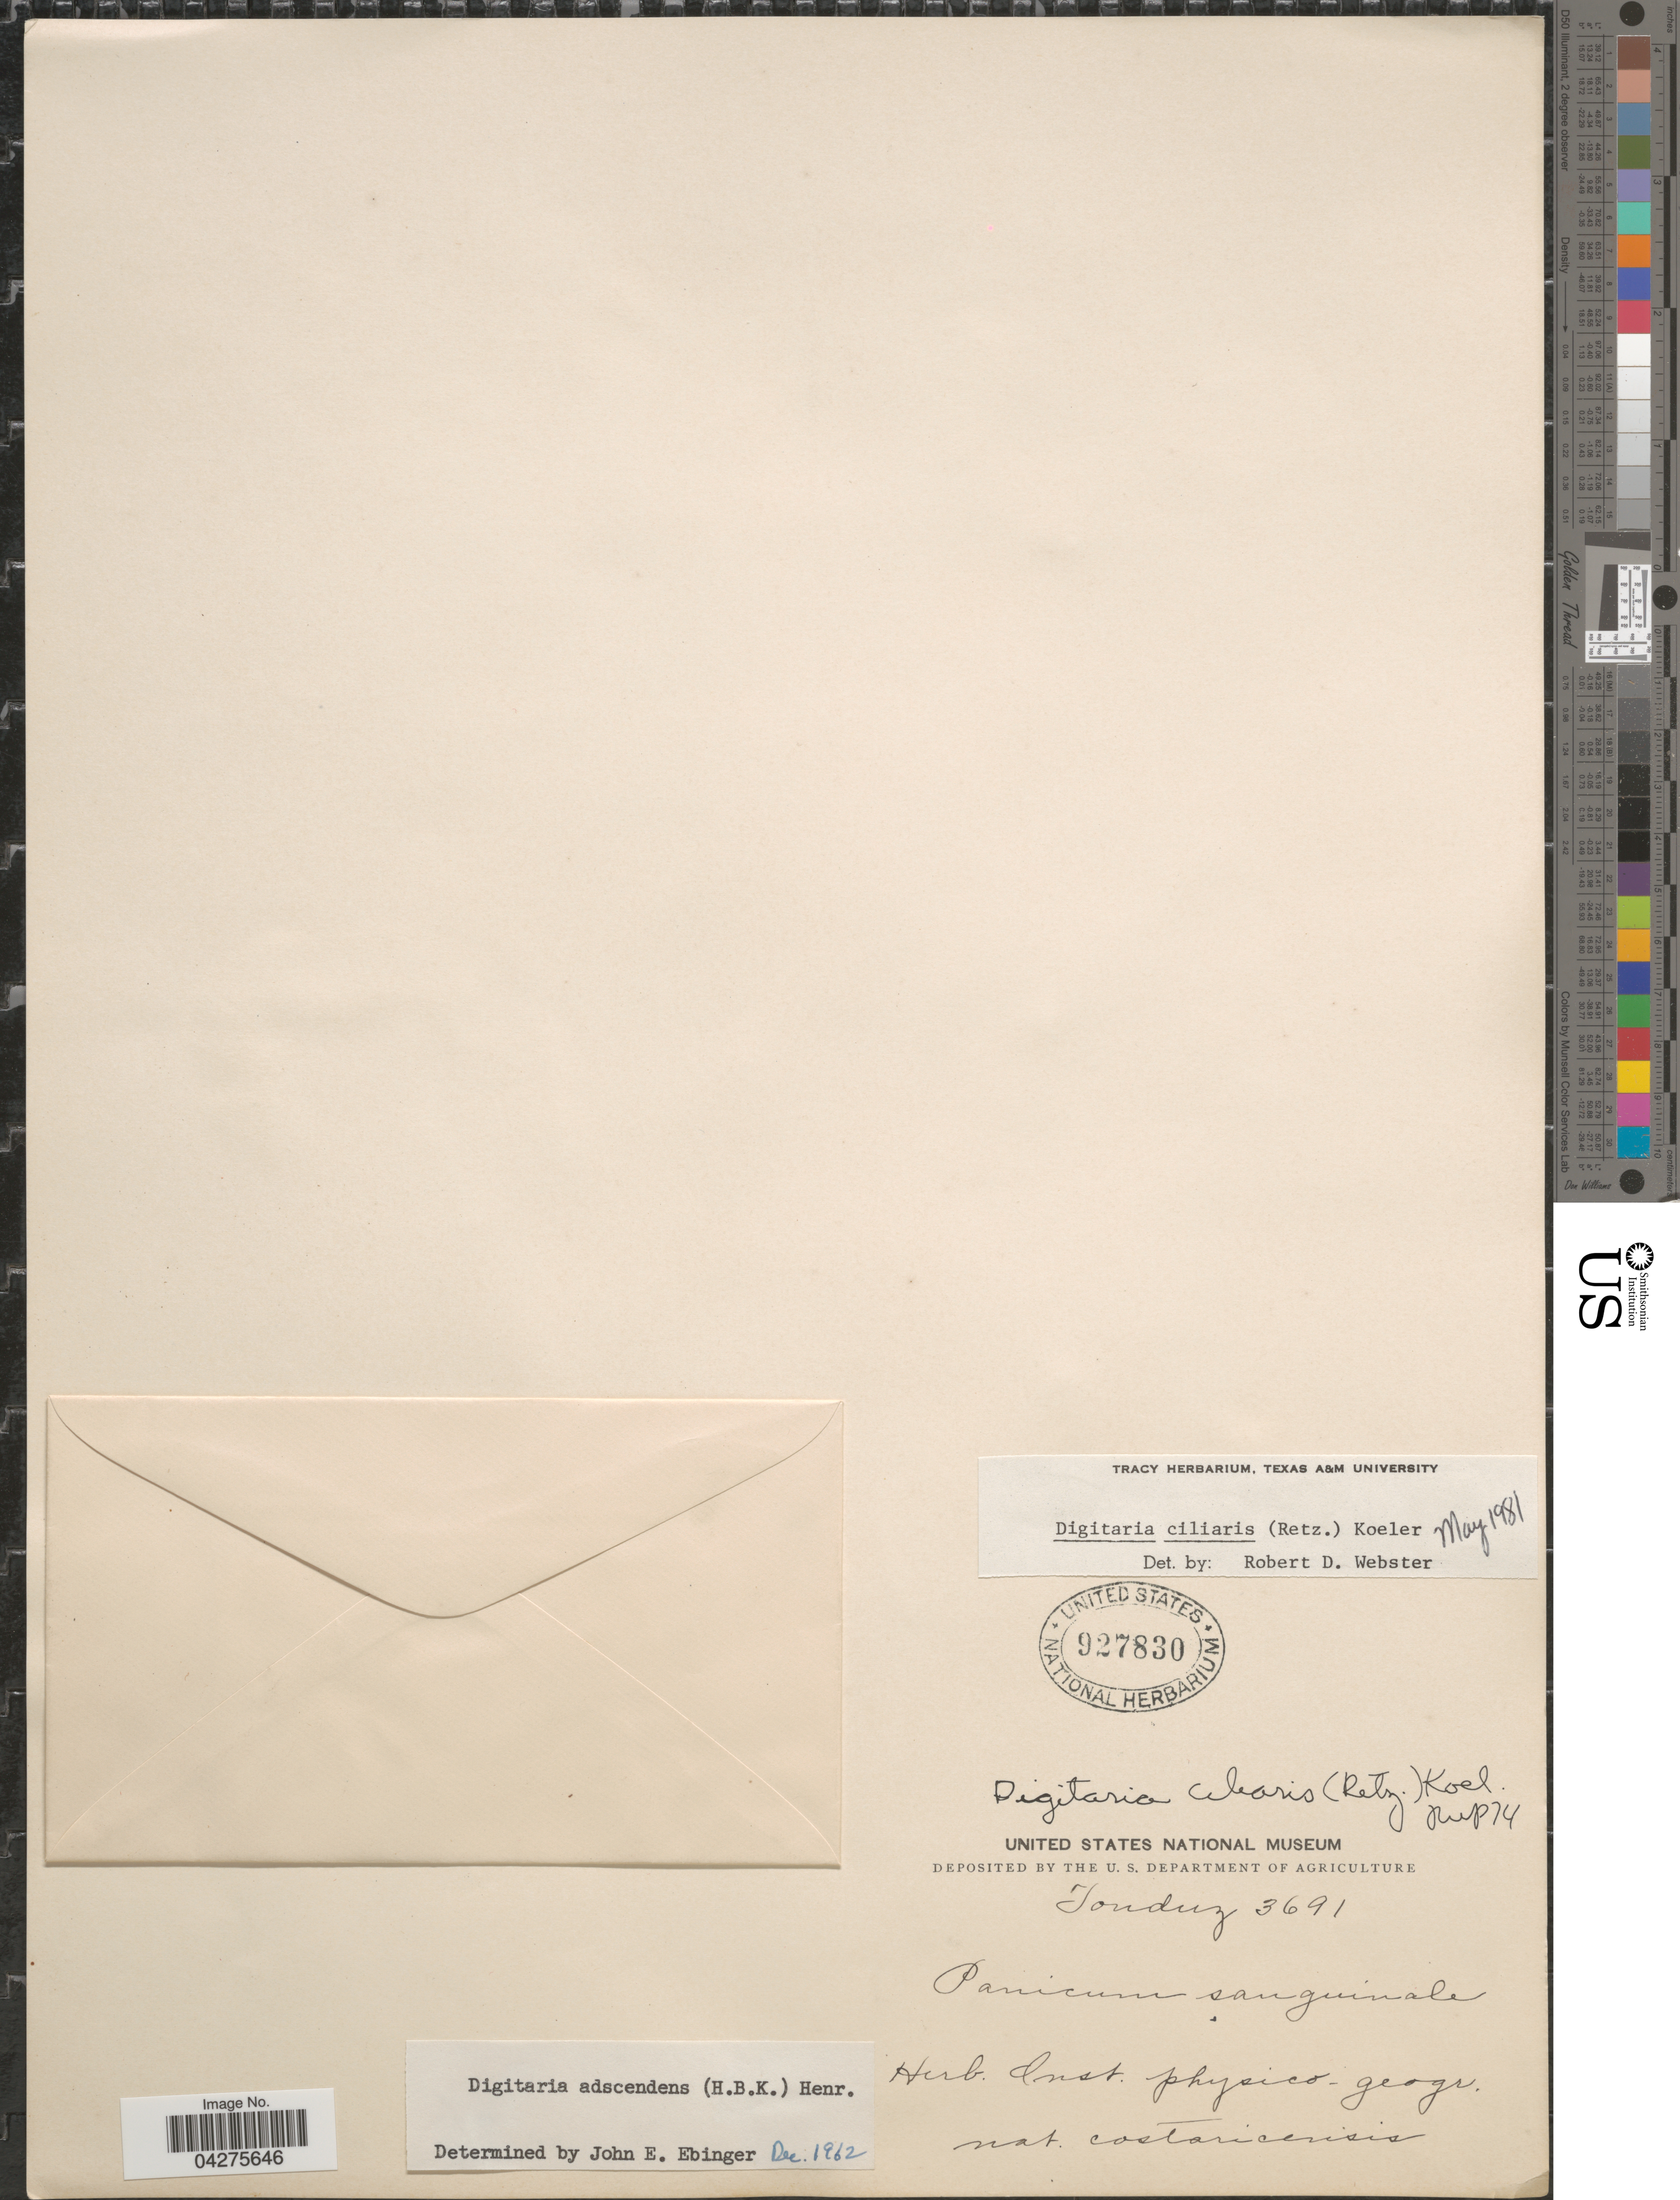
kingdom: Plantae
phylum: Tracheophyta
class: Liliopsida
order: Poales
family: Poaceae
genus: Digitaria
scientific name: Digitaria ciliaris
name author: (Retz.) Koeler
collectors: Tonduz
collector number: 3691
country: Costa Rica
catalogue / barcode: US 927830